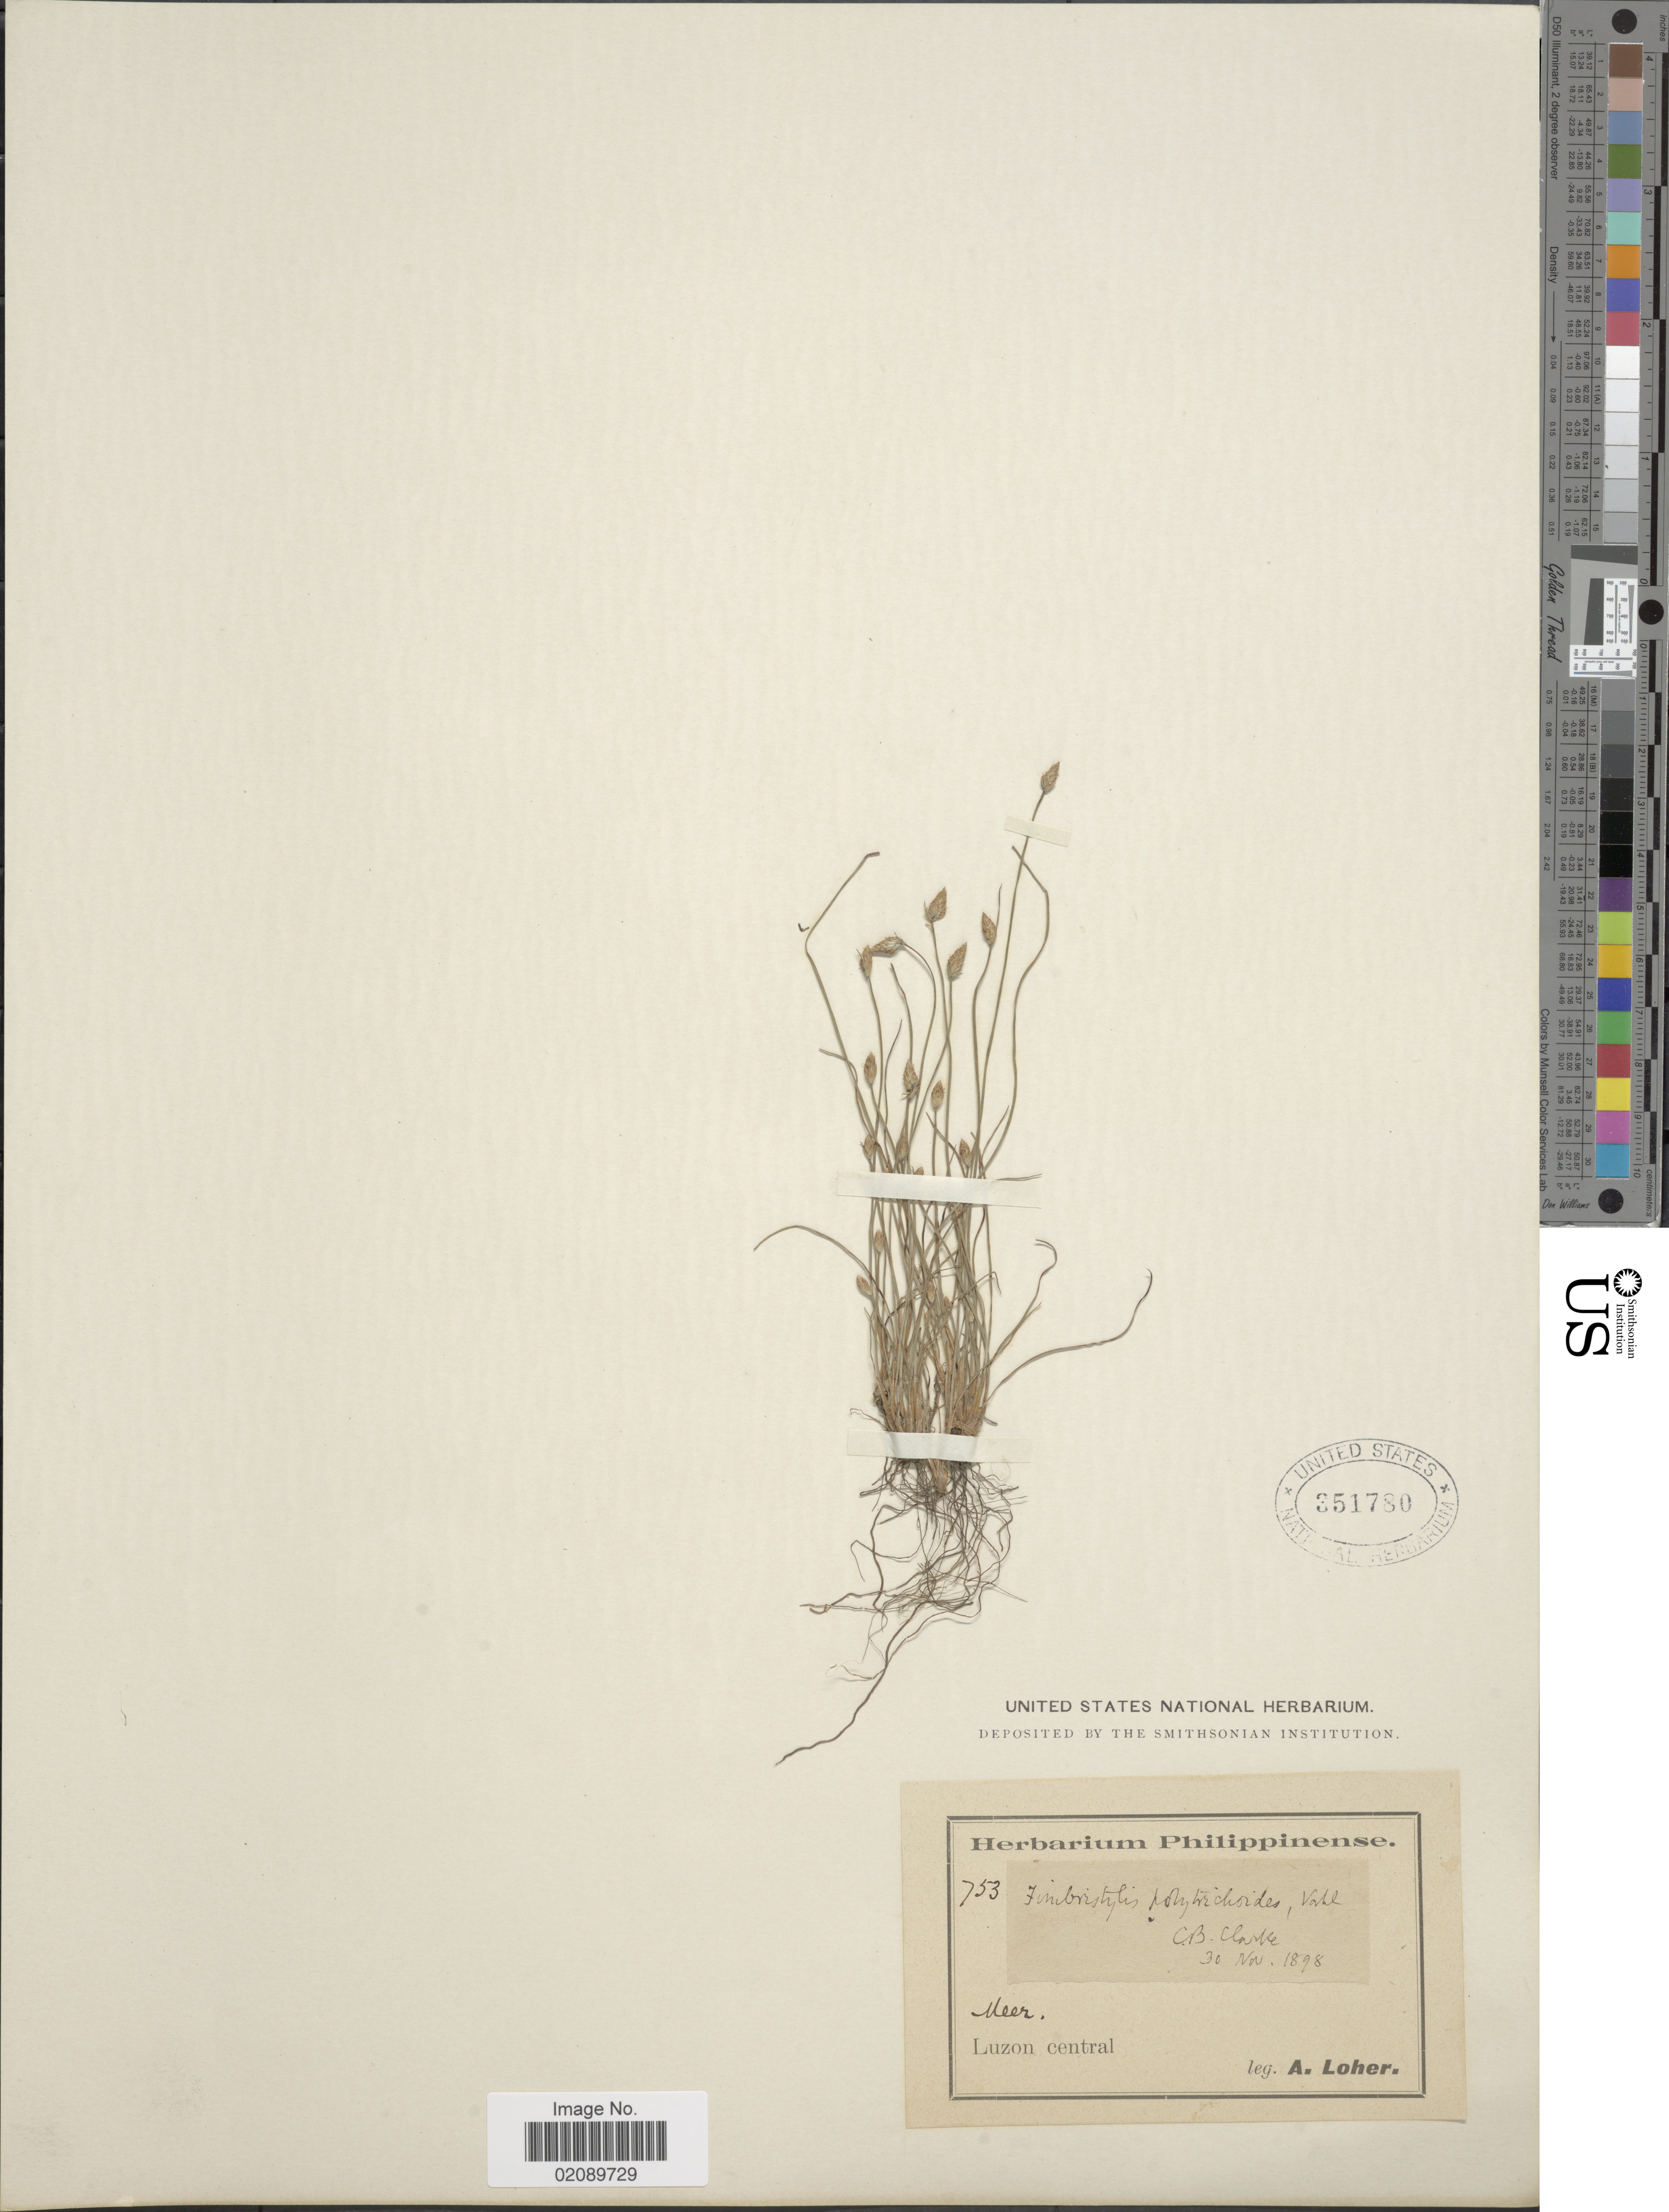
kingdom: Plantae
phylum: Tracheophyta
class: Liliopsida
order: Poales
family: Cyperaceae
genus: Fimbristylis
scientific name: Fimbristylis polytrichoides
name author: (Retz.) Vahl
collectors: A. Loher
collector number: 753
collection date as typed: "collection date" is probably date of determination by C.B. Clarke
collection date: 1898-11-30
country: Philippines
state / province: Central Luzon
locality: Meer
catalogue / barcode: US 351780